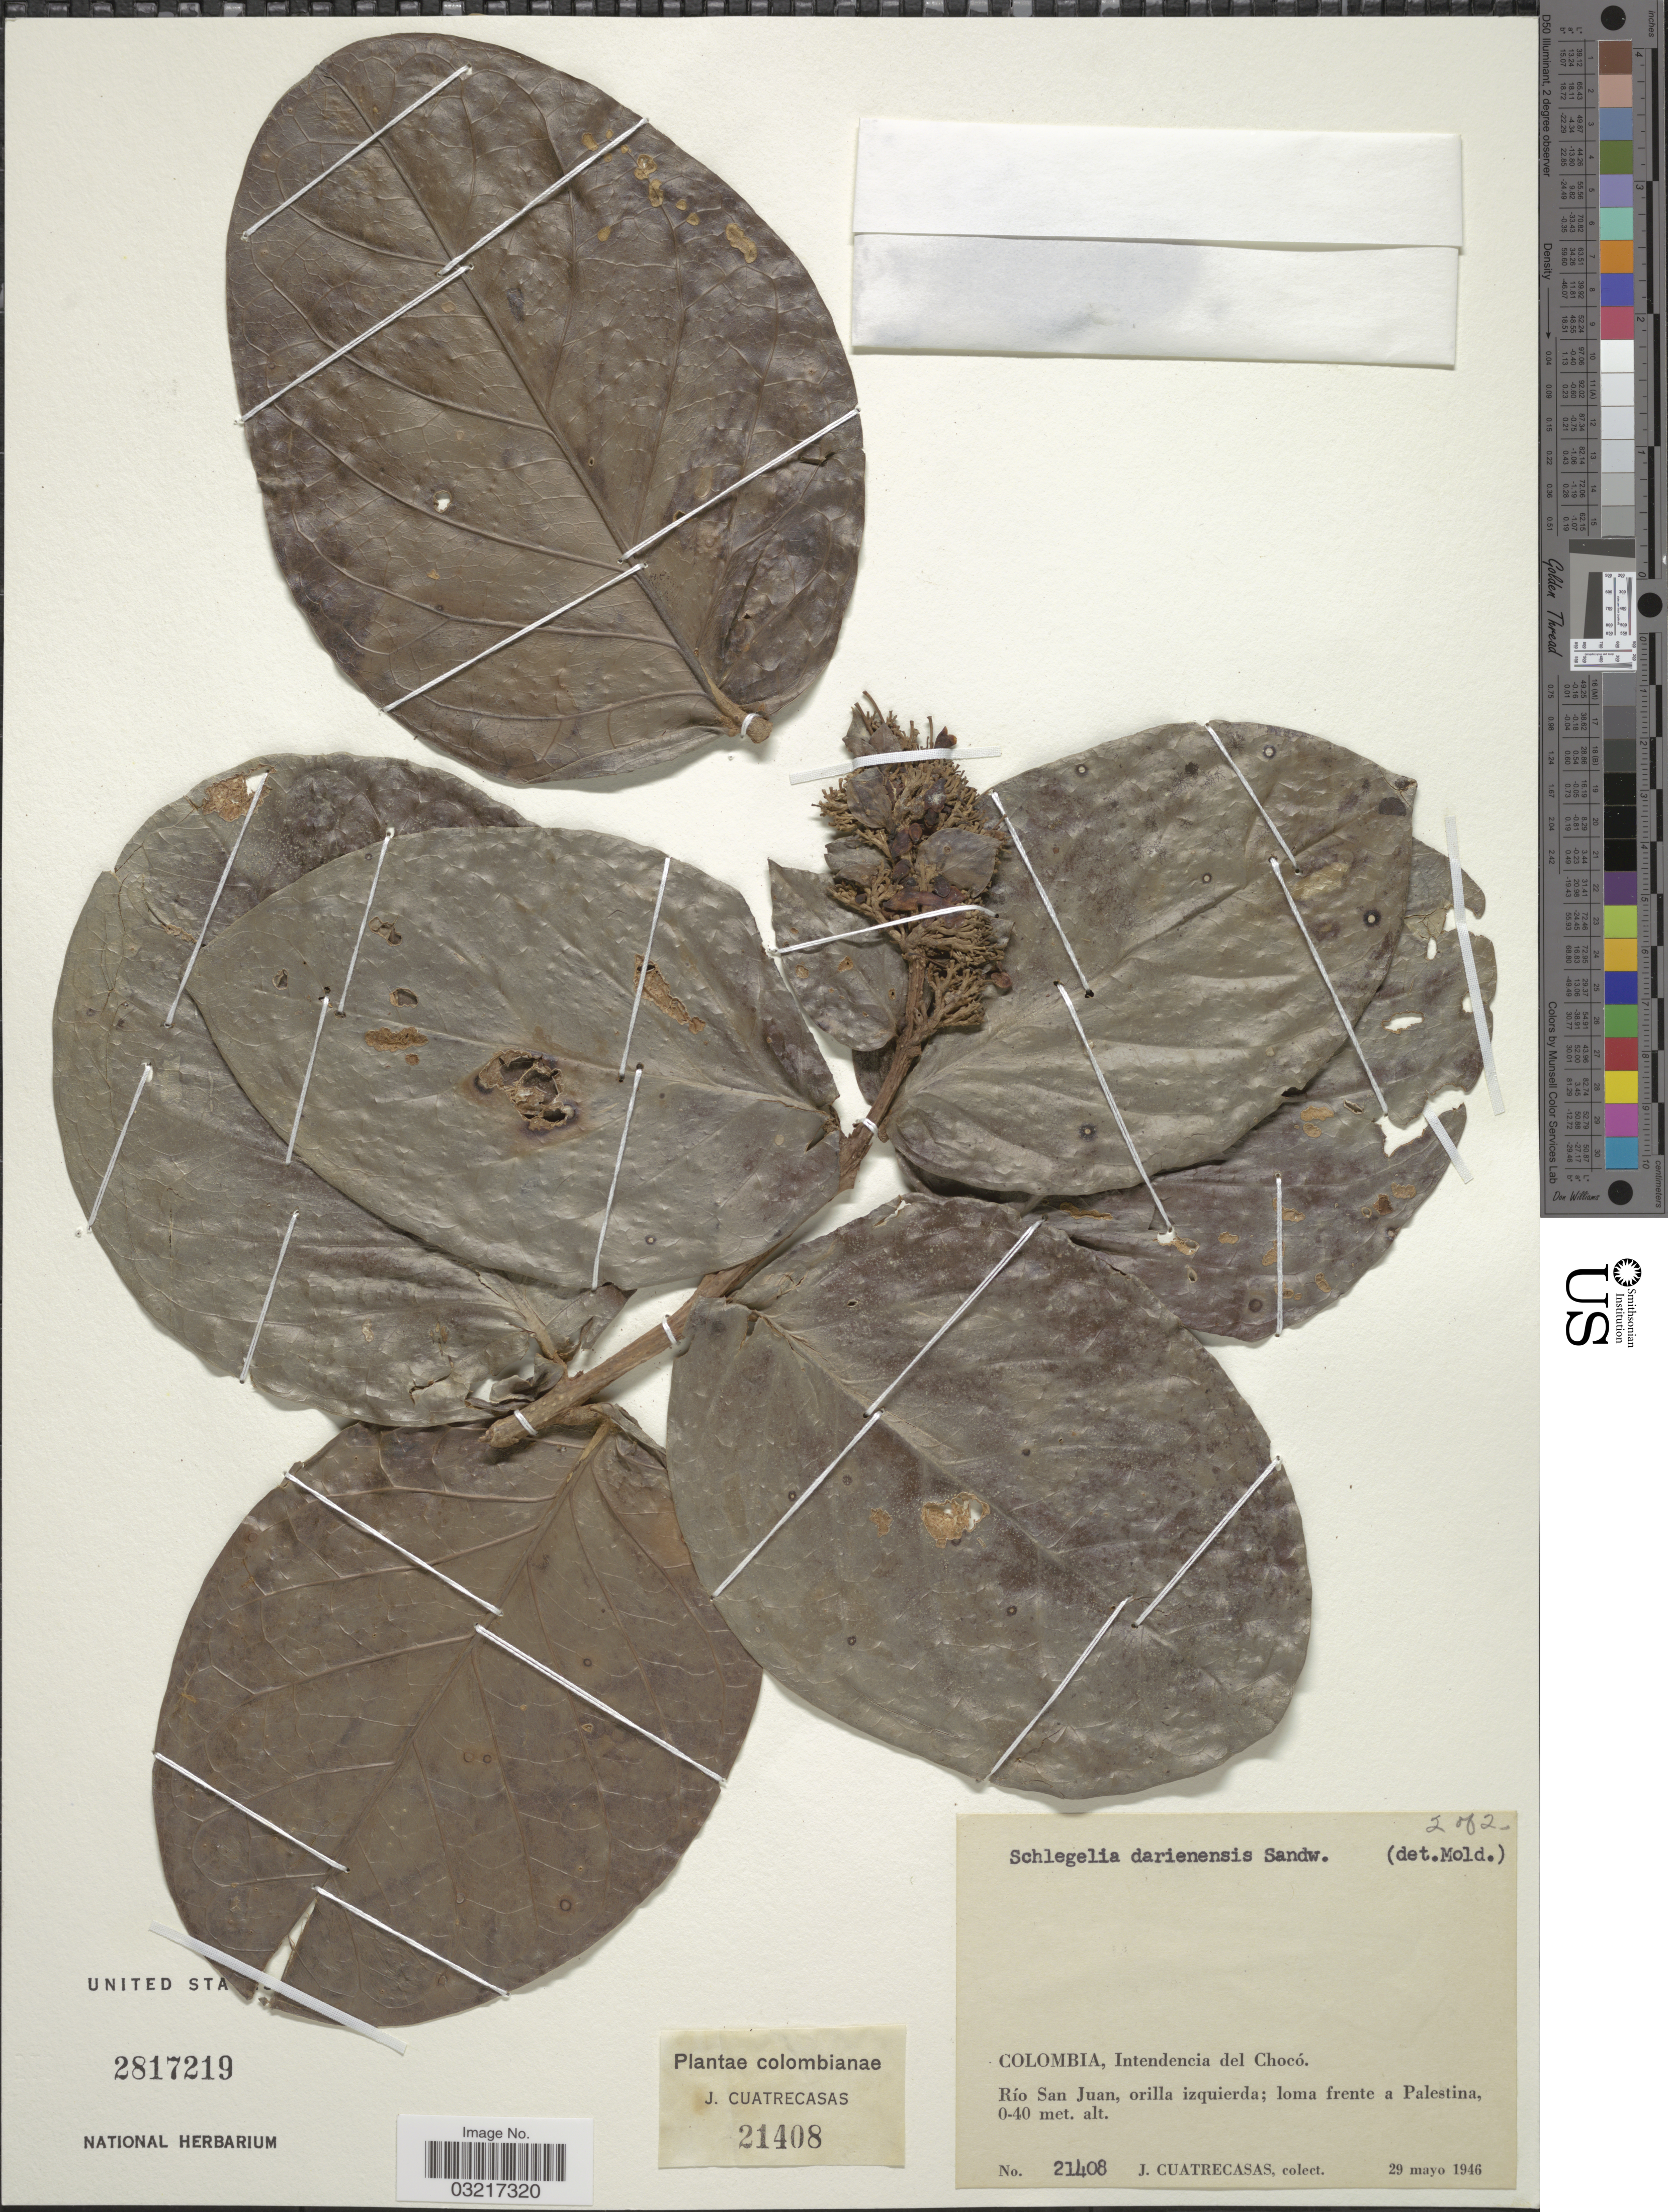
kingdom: Plantae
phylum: Tracheophyta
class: Magnoliopsida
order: Lamiales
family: Schlegeliaceae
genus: Schlegelia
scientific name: Schlegelia darienensis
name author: Sandwith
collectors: J. Cuatrecasas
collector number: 21408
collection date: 1946-05-29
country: Colombia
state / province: Chocó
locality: Intendencia del Chocó. Río San Juan, orilla izquierda; loma frente a Palestina.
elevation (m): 0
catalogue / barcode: US 2817219